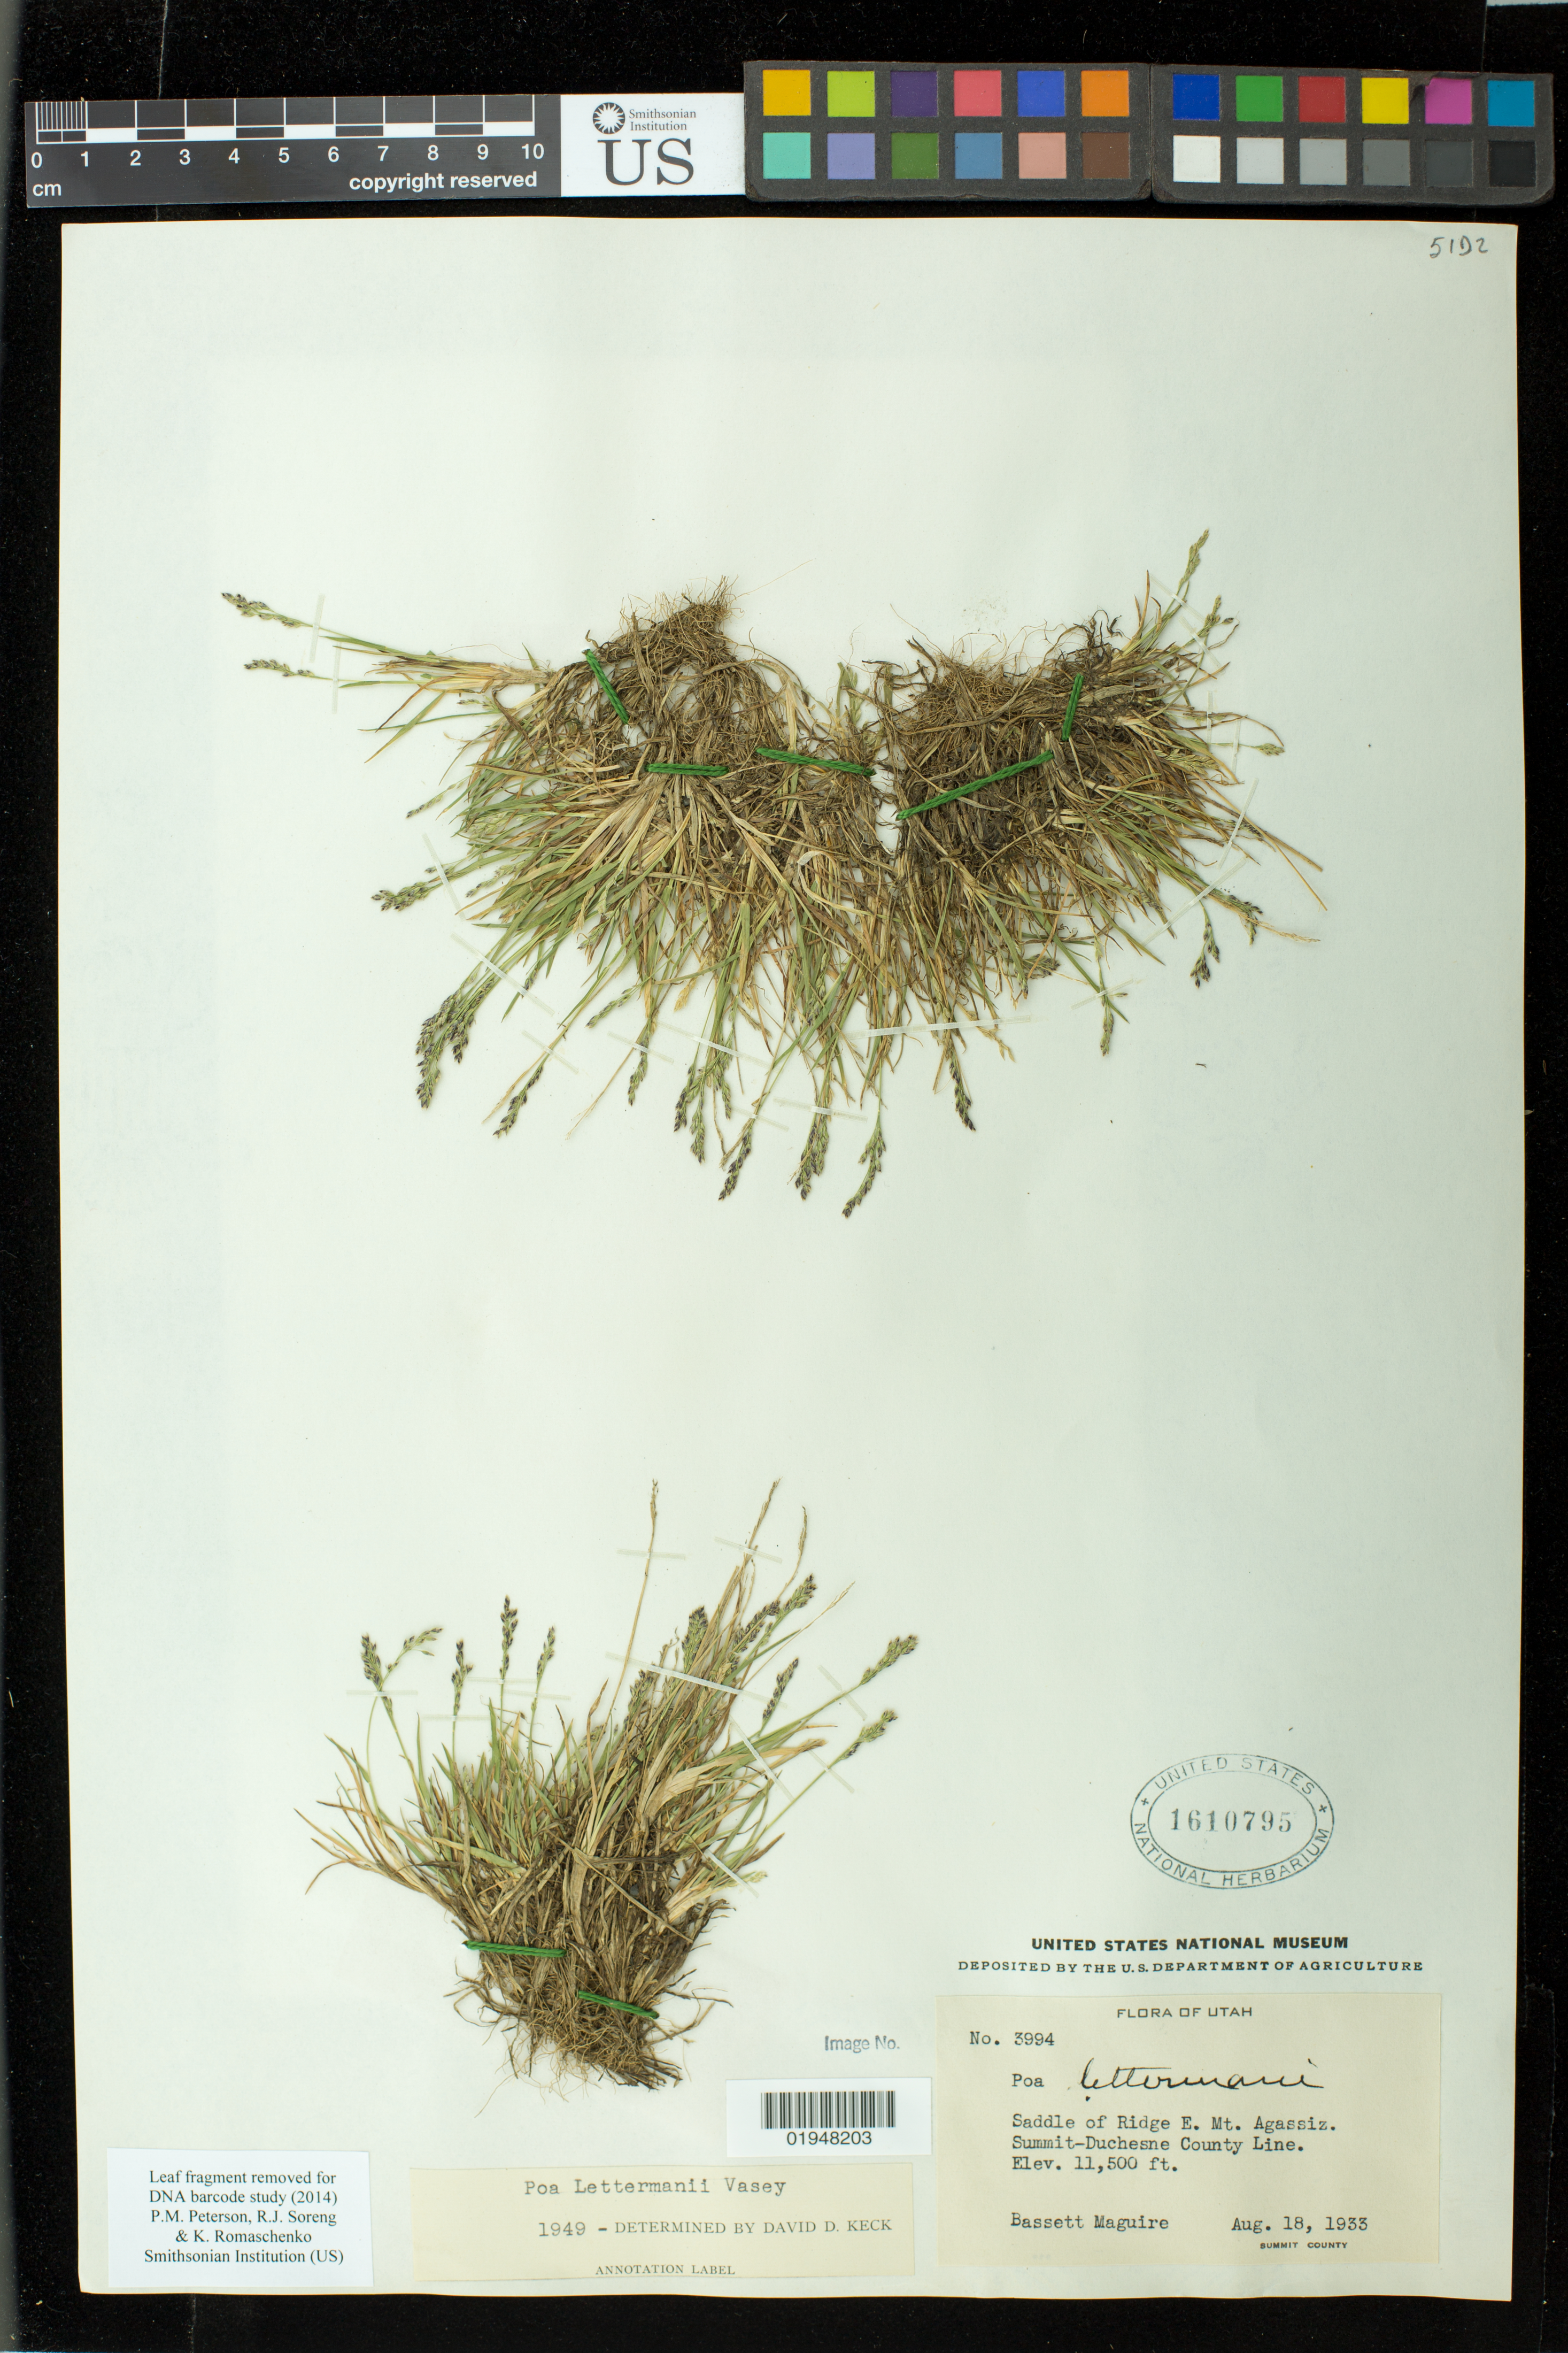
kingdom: Plantae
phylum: Tracheophyta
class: Liliopsida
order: Poales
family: Poaceae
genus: Poa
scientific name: Poa lettermanii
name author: Vasey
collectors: B. Maguire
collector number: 3994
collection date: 1933-08-18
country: United States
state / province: Utah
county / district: Summit-Duchesne County Line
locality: Saddle of Ridge E. Mt. Agassiz.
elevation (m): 3505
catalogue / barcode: US 1610795